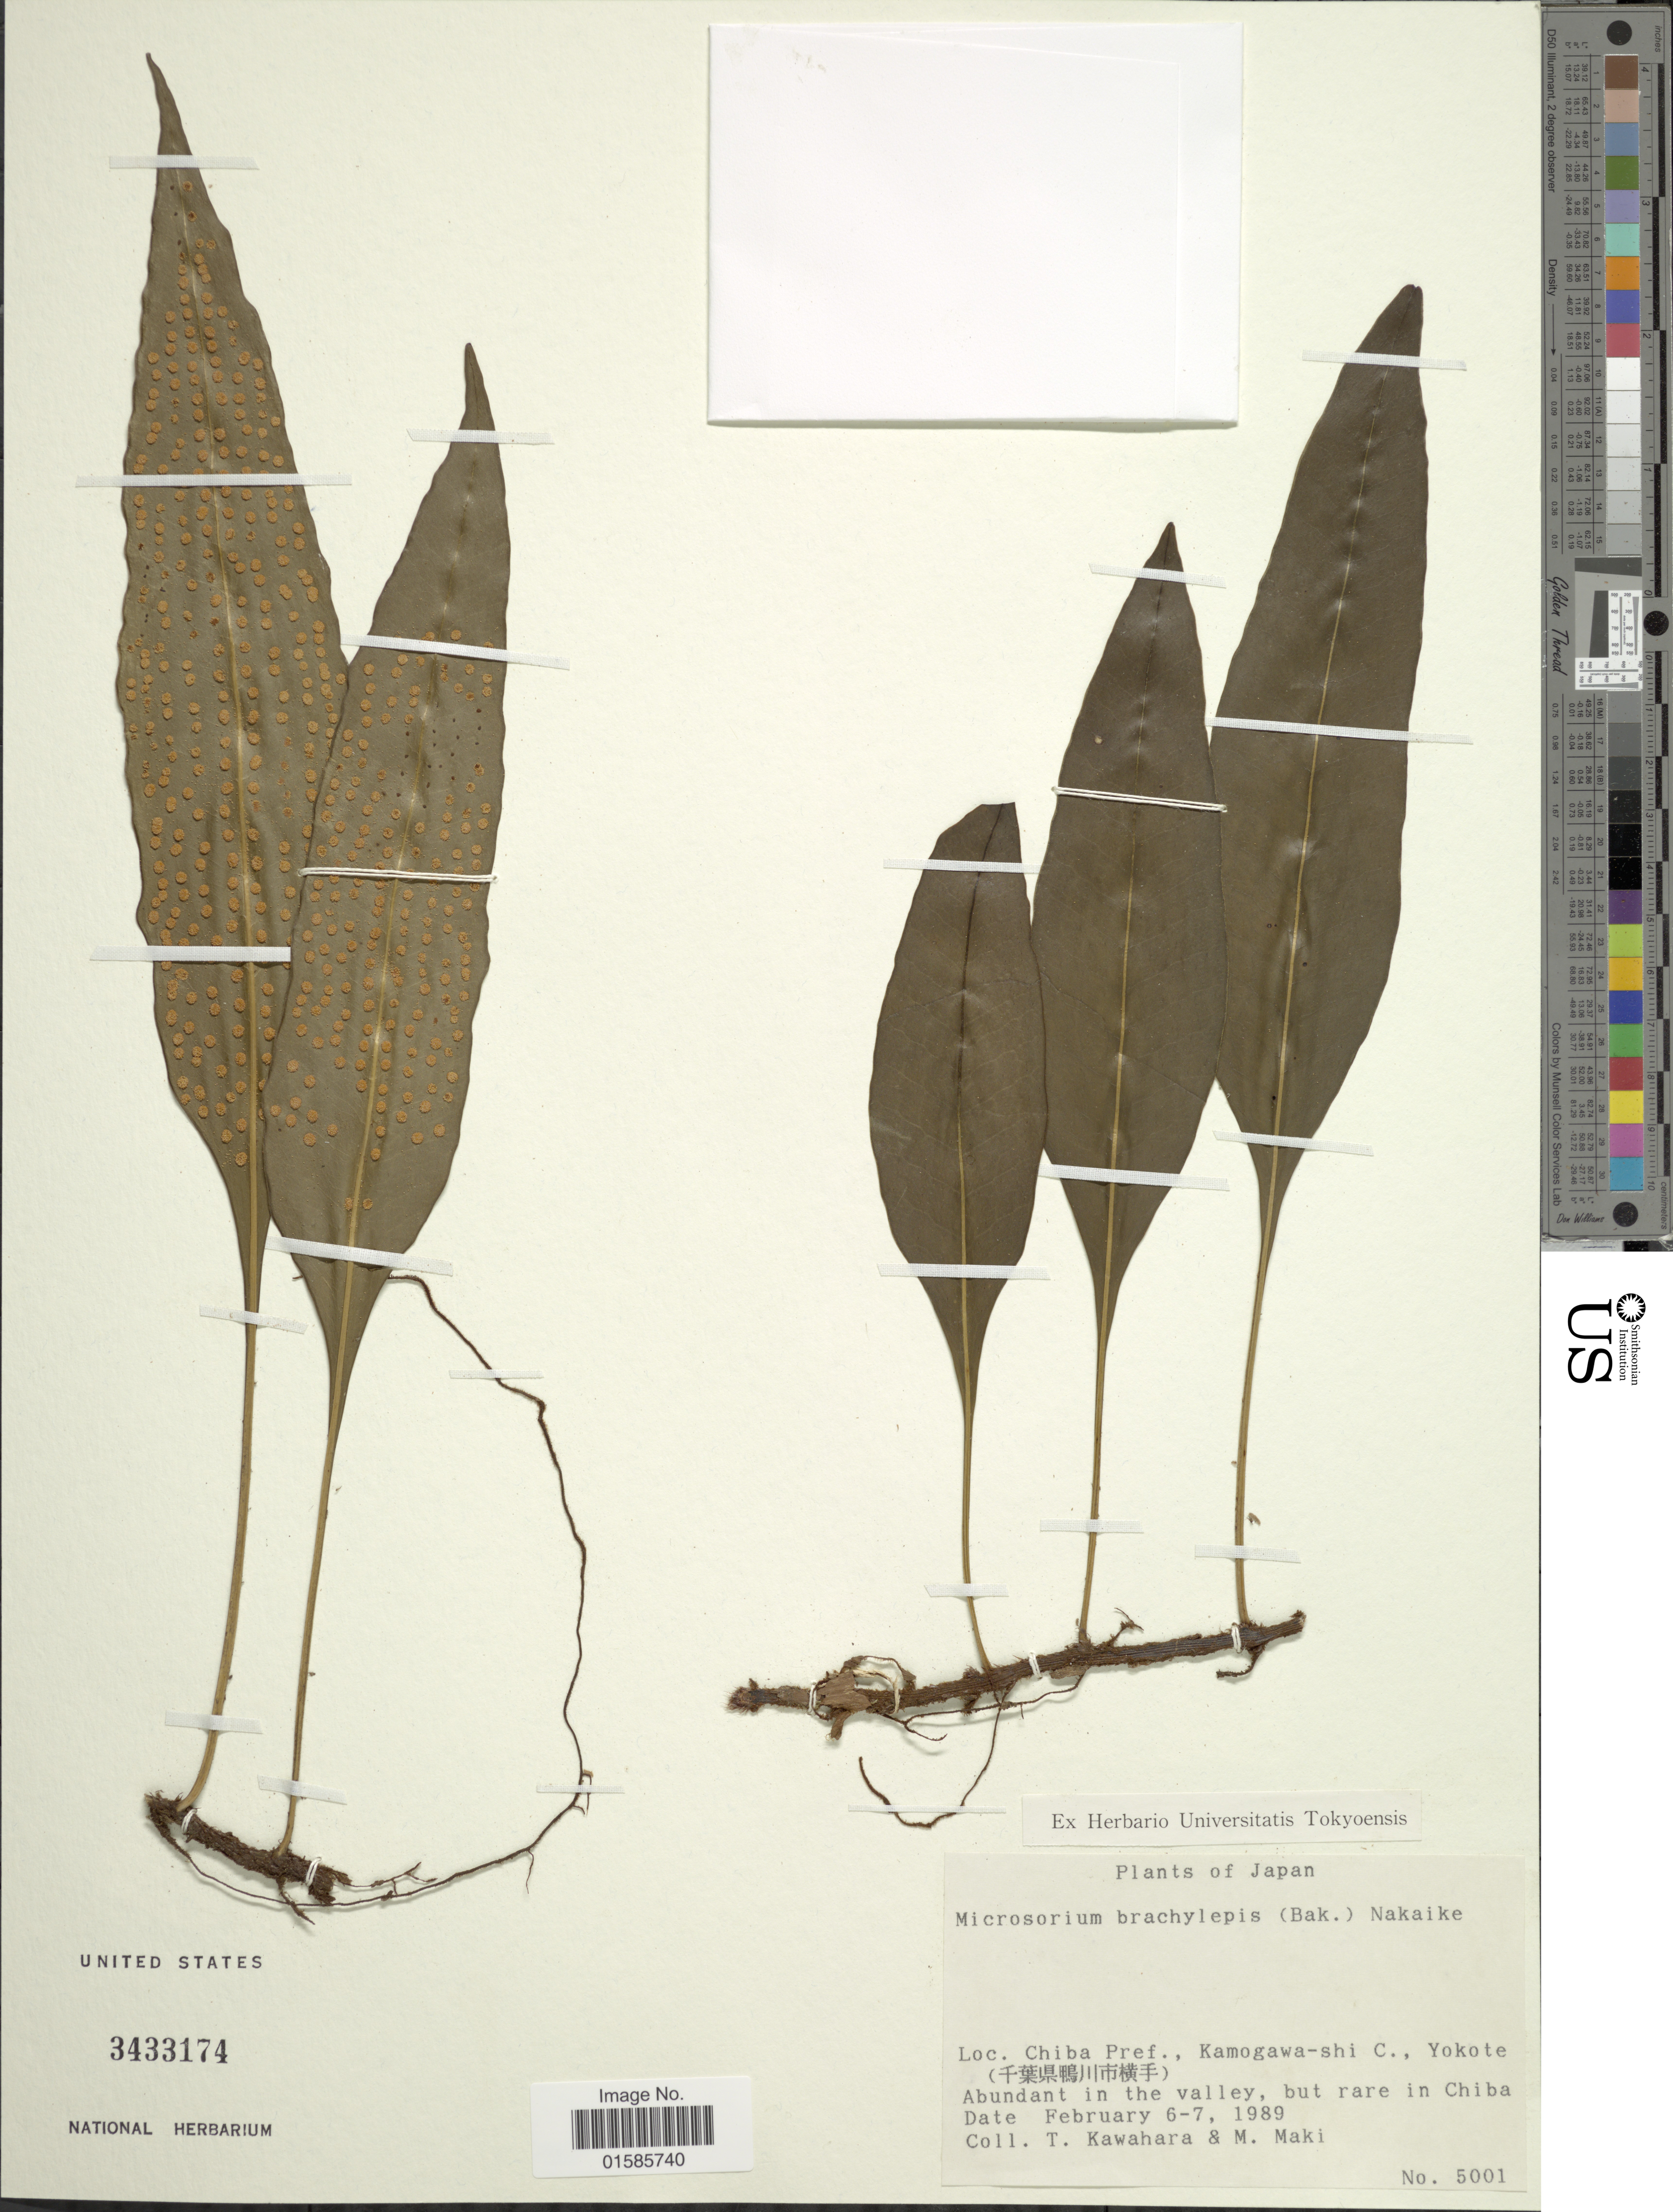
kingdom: Plantae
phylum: Tracheophyta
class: Polypodiopsida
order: Polypodiales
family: Polypodiaceae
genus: Microsorum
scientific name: Microsorum brachylepis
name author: (Baker) Nakaike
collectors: T. Kawahara & M. Maki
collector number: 5001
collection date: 1989-02-06/1989-02-07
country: Japan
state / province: Tiba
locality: Chiba Pref., Kamogawa-shi C., Yokote [Foreign script]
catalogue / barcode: US 3433174